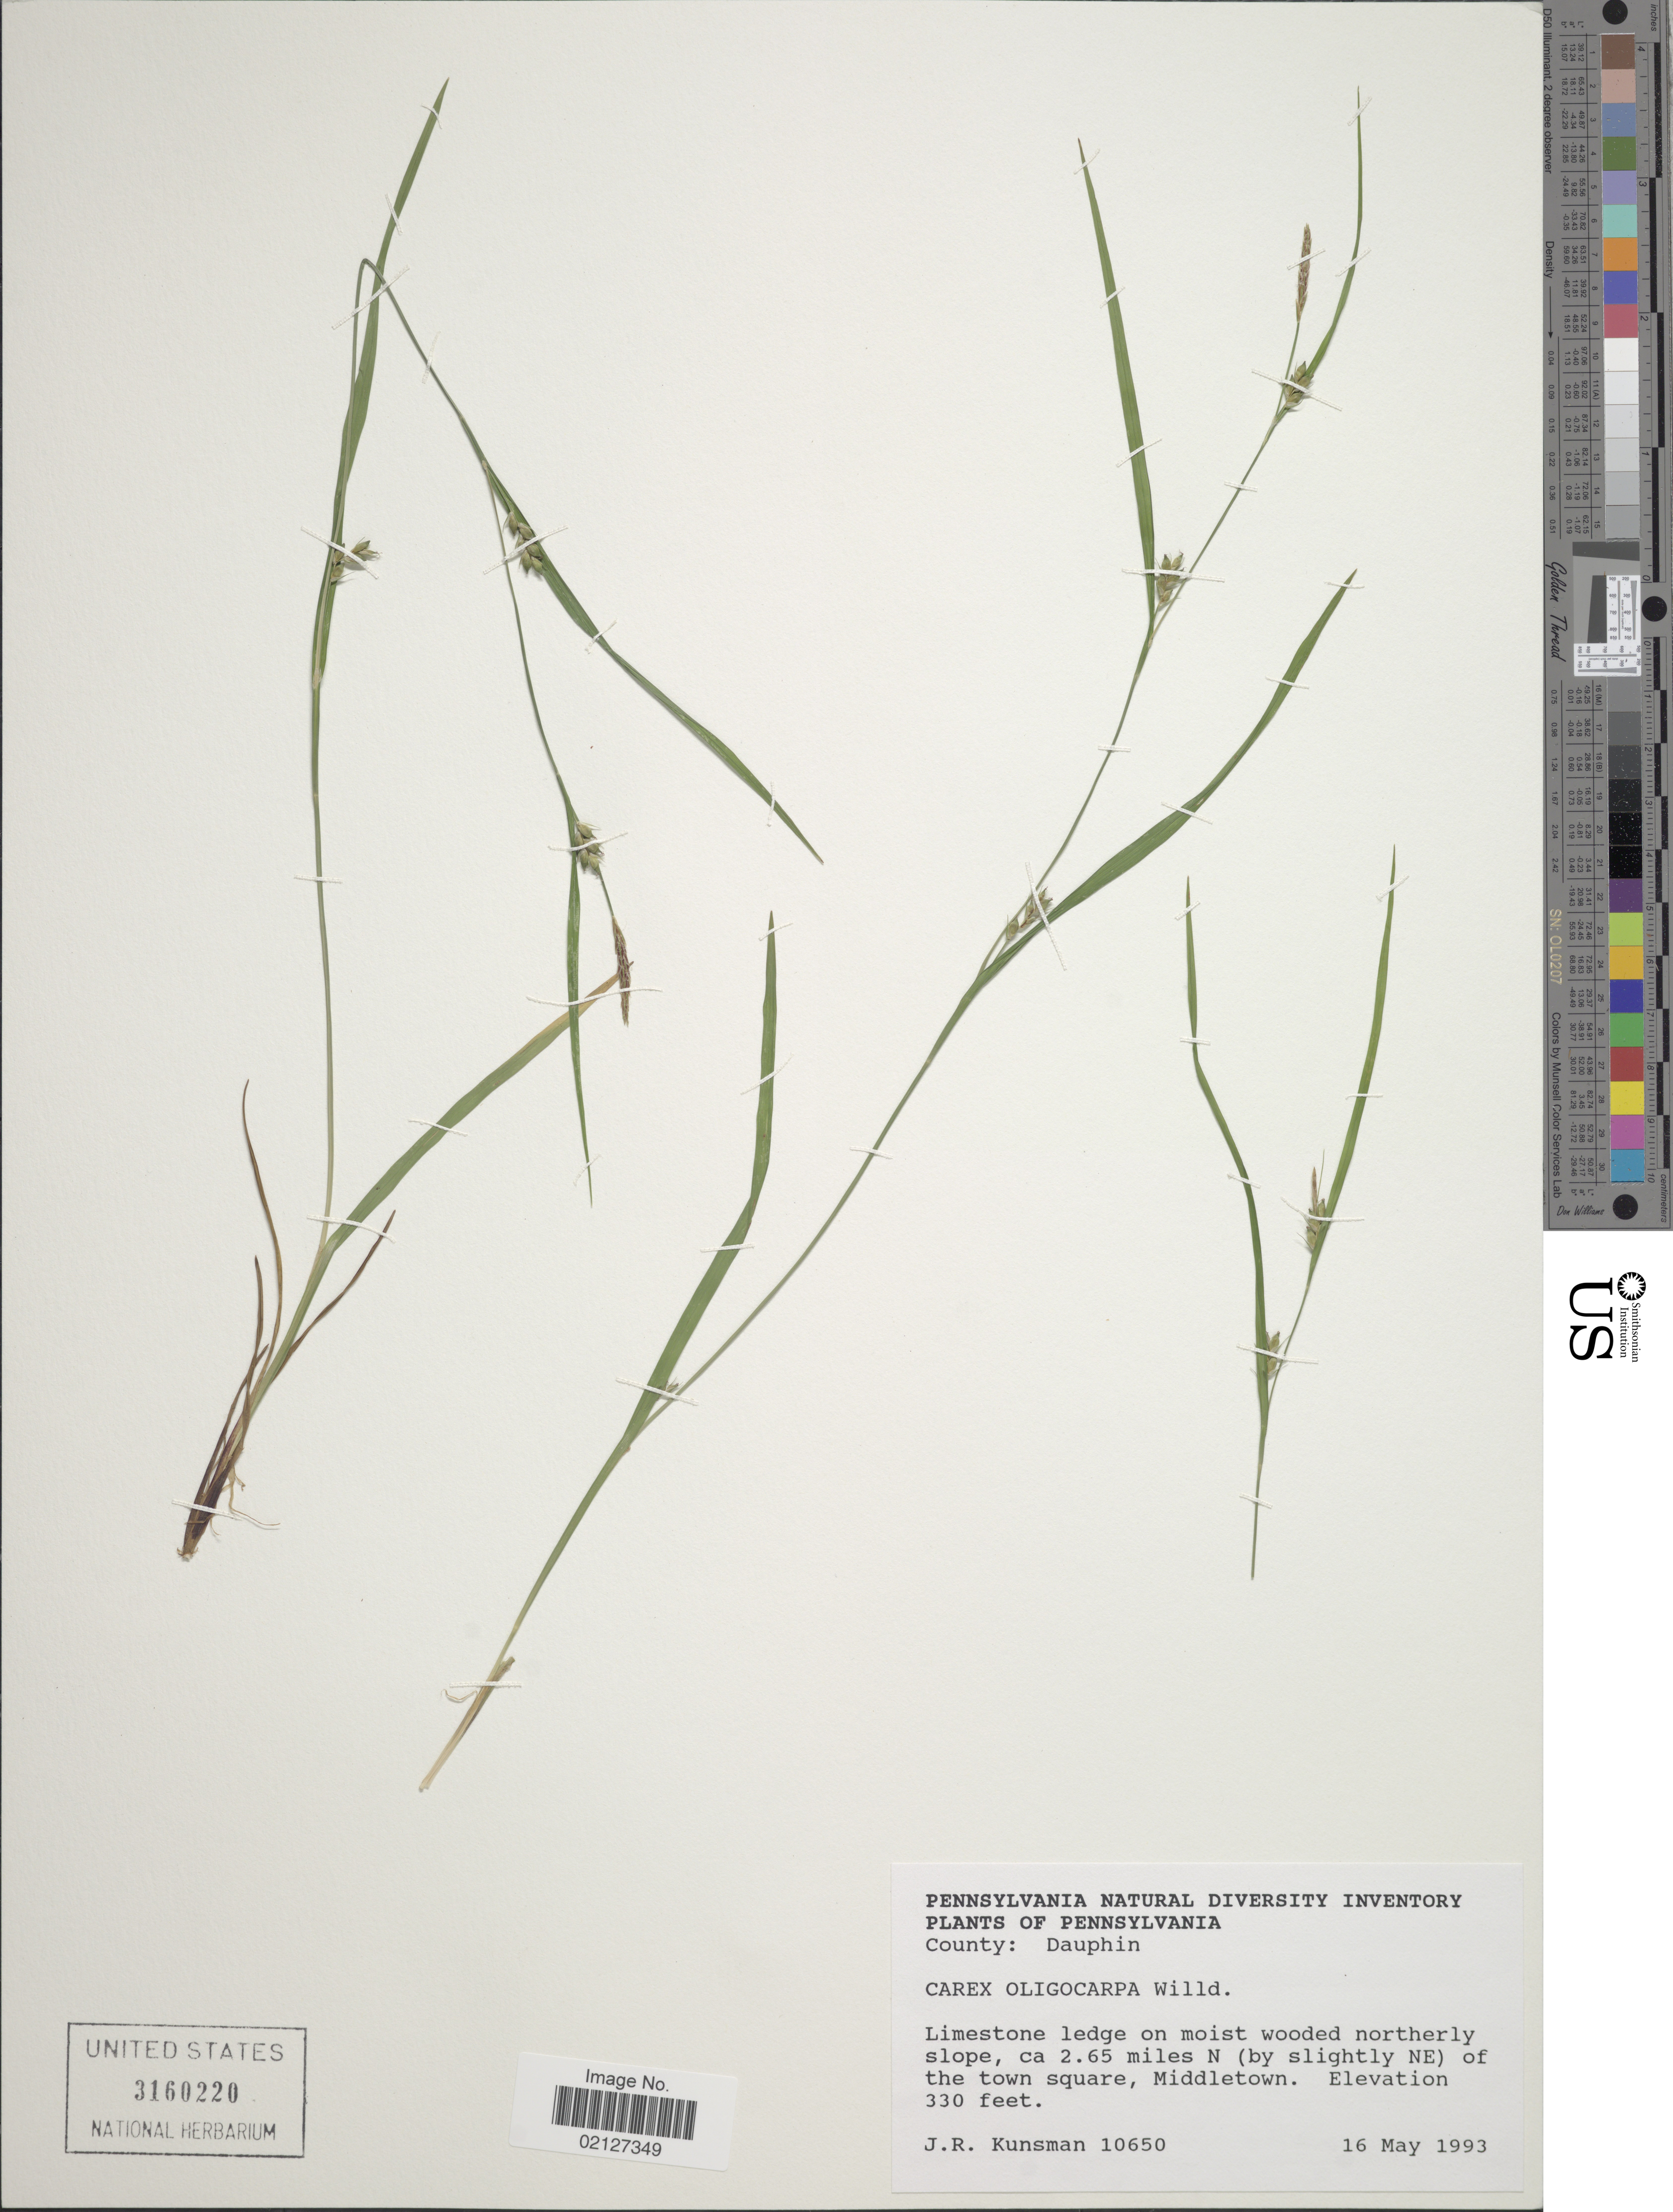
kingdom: Plantae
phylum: Tracheophyta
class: Liliopsida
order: Poales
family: Cyperaceae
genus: Carex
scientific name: Carex oligocarpa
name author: Willd.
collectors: J. Kunsman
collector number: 10650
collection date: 1993-05-16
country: United States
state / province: Pennsylvania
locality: County: Dauphin, northerly slope, ca. 2.65 miles N (by slightly NE) of the town square, Middletown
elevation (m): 101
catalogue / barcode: US 3160220